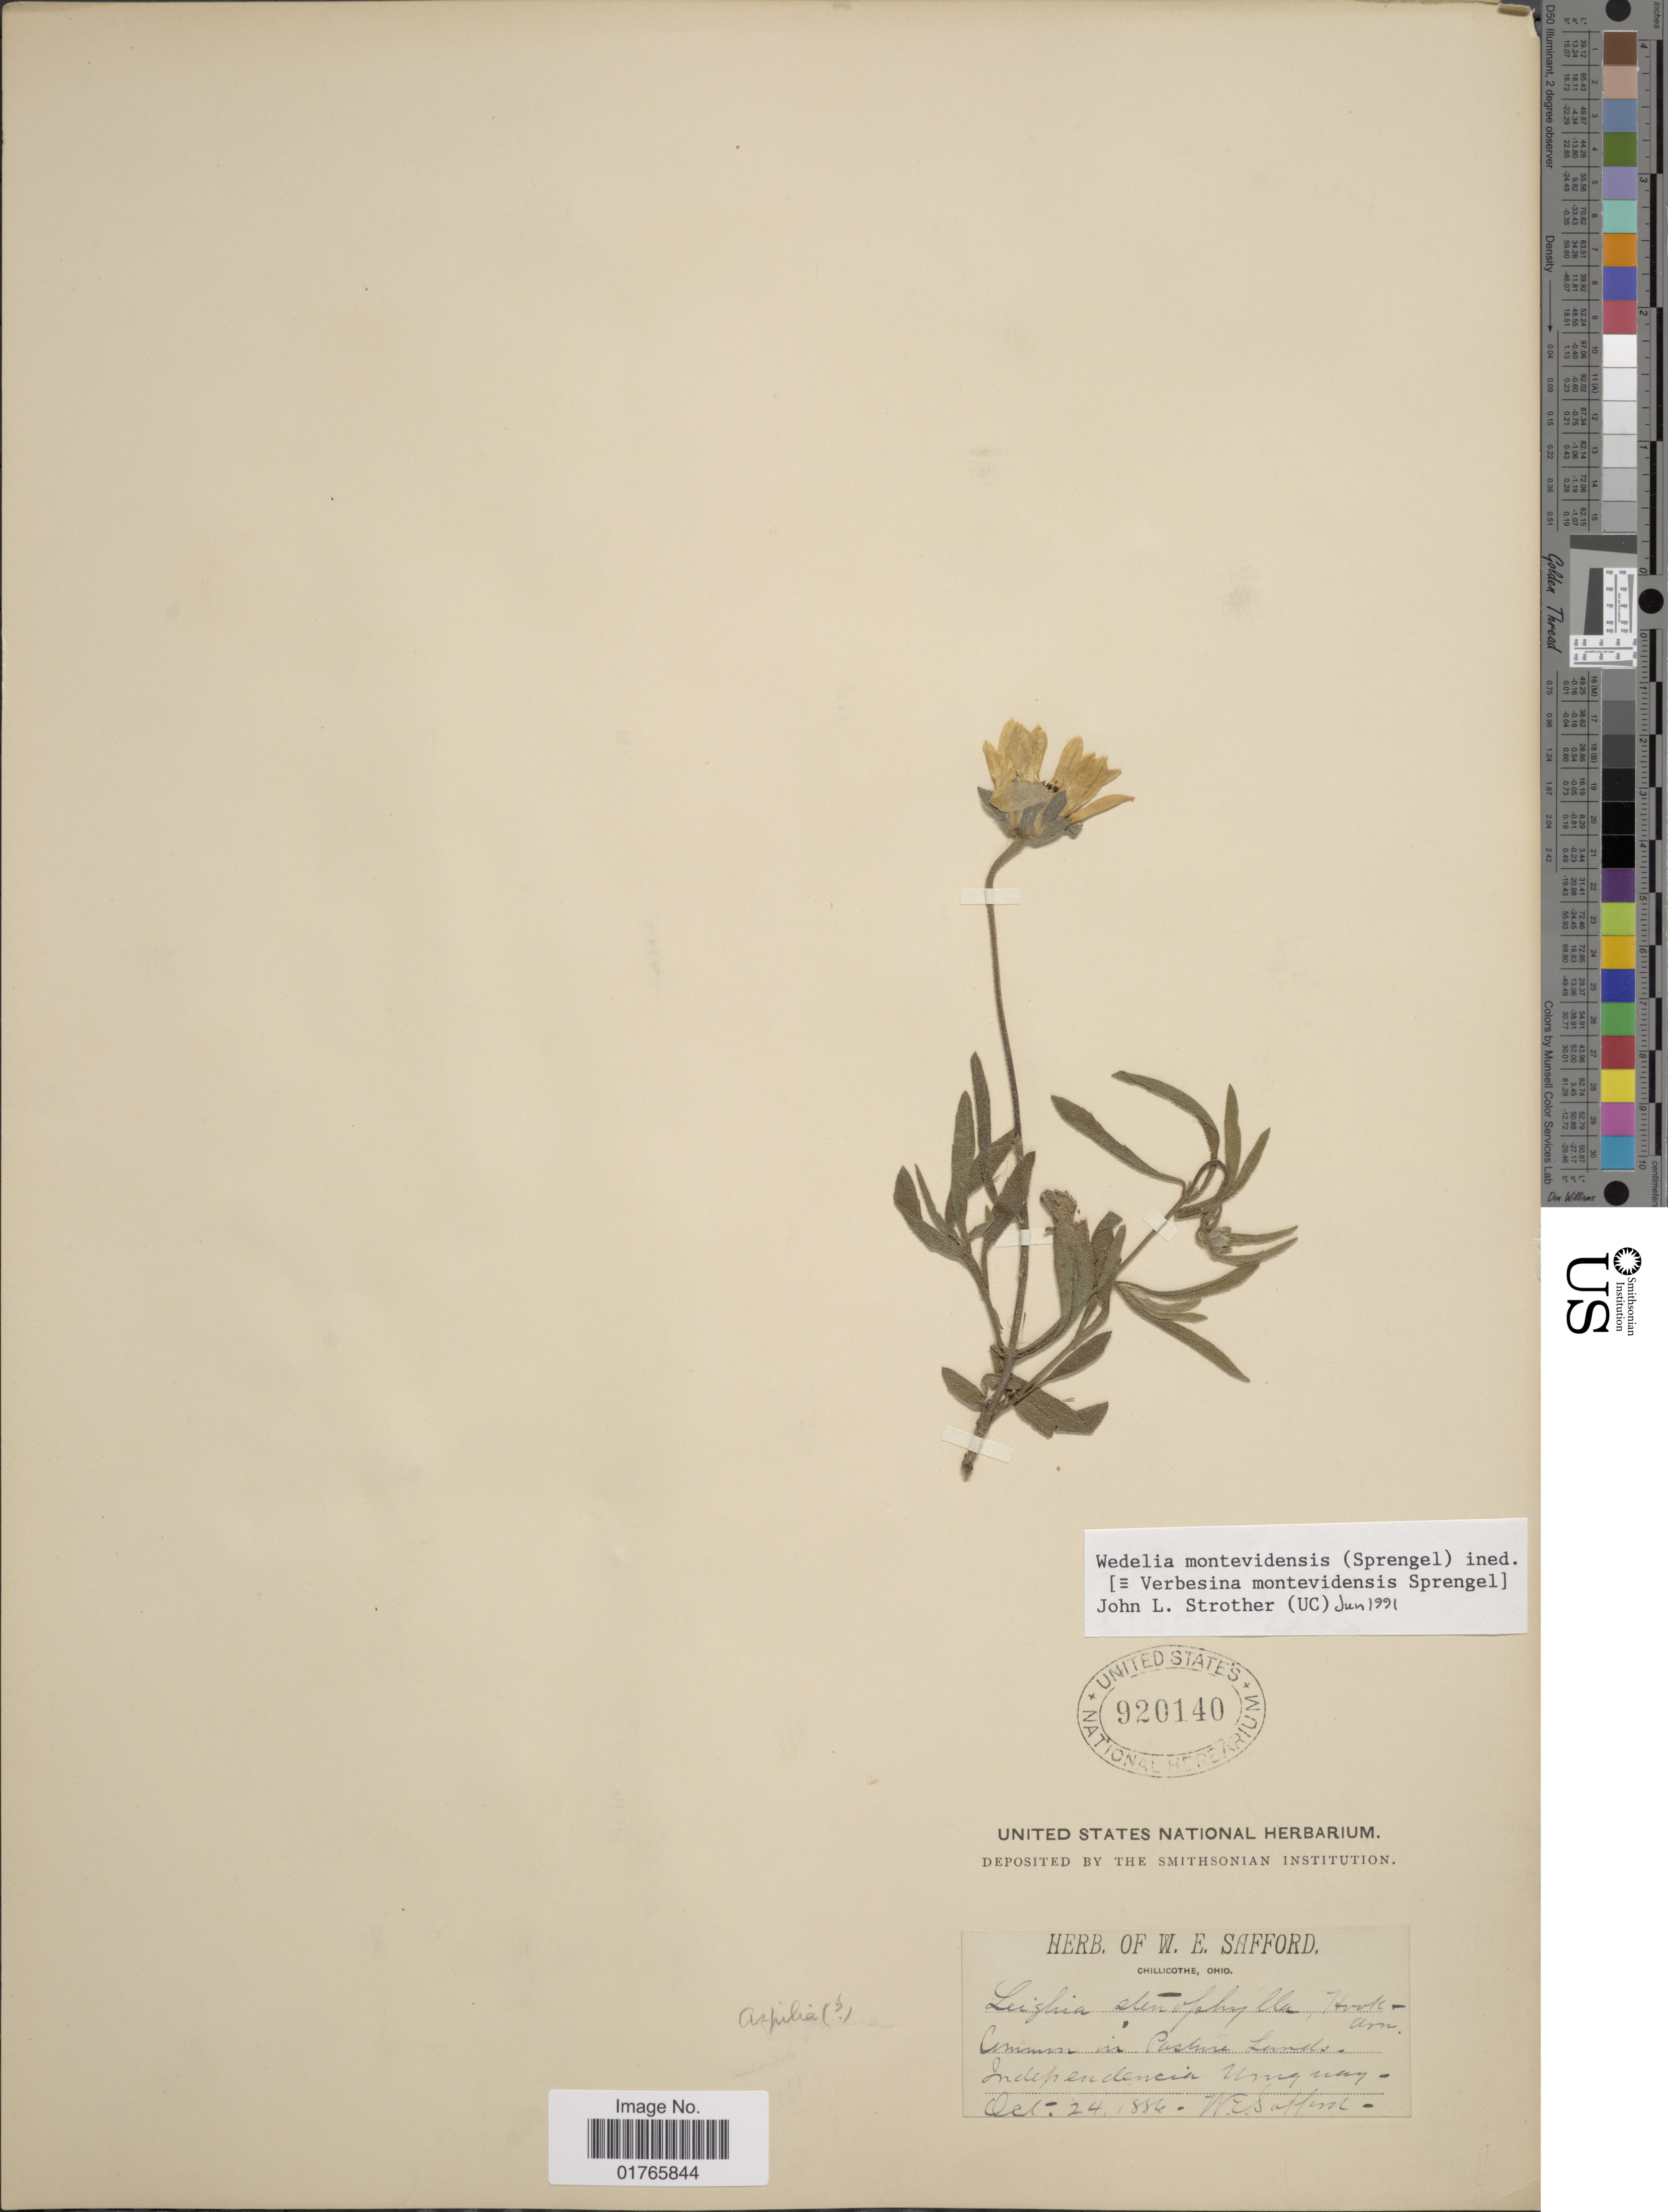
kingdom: Plantae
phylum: Tracheophyta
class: Magnoliopsida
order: Asterales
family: Asteraceae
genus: Aspilia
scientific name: Aspilia montividensis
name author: (Spreng.) Baker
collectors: W. E. Safford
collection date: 1886-10-24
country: Uruguay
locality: Independencia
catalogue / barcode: US 920140